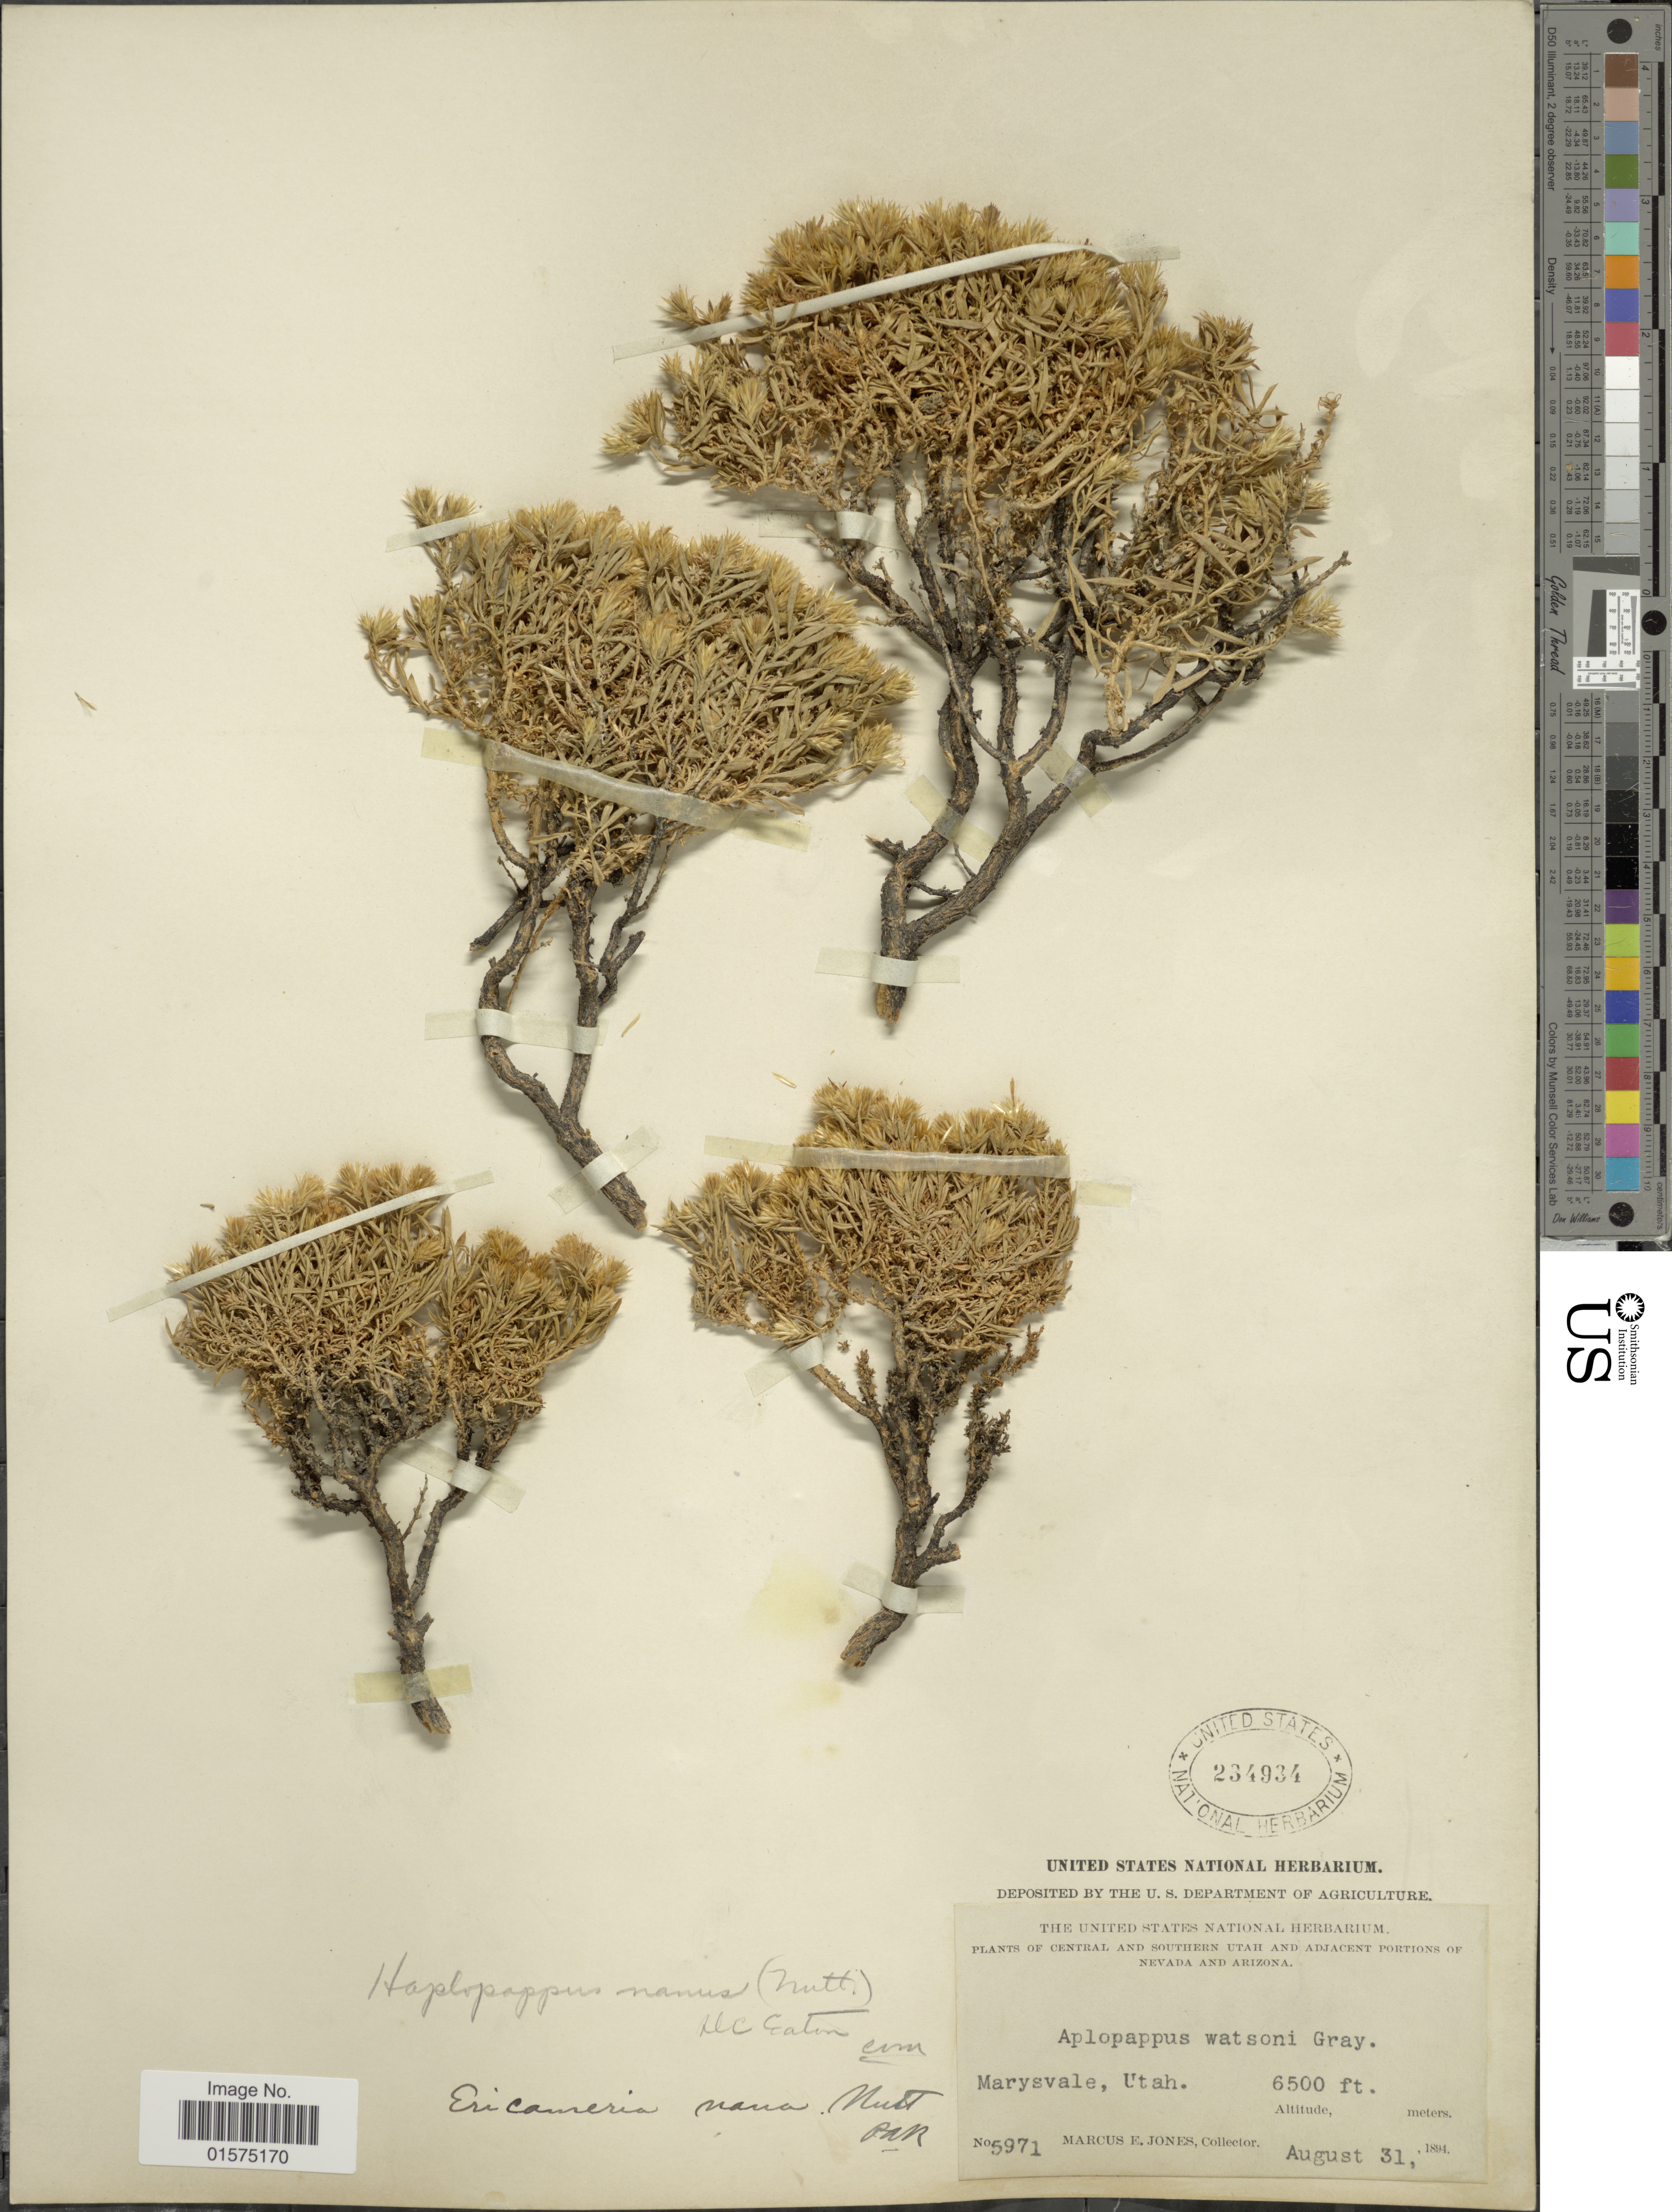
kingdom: Plantae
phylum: Tracheophyta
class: Magnoliopsida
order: Asterales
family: Asteraceae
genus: Ericameria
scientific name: Ericameria nana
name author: Nutt.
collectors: M. E. Jones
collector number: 5971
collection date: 1894-08-31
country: United States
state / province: Utah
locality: Marysvale. Central and Southern Utah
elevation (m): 1981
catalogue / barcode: US 234934